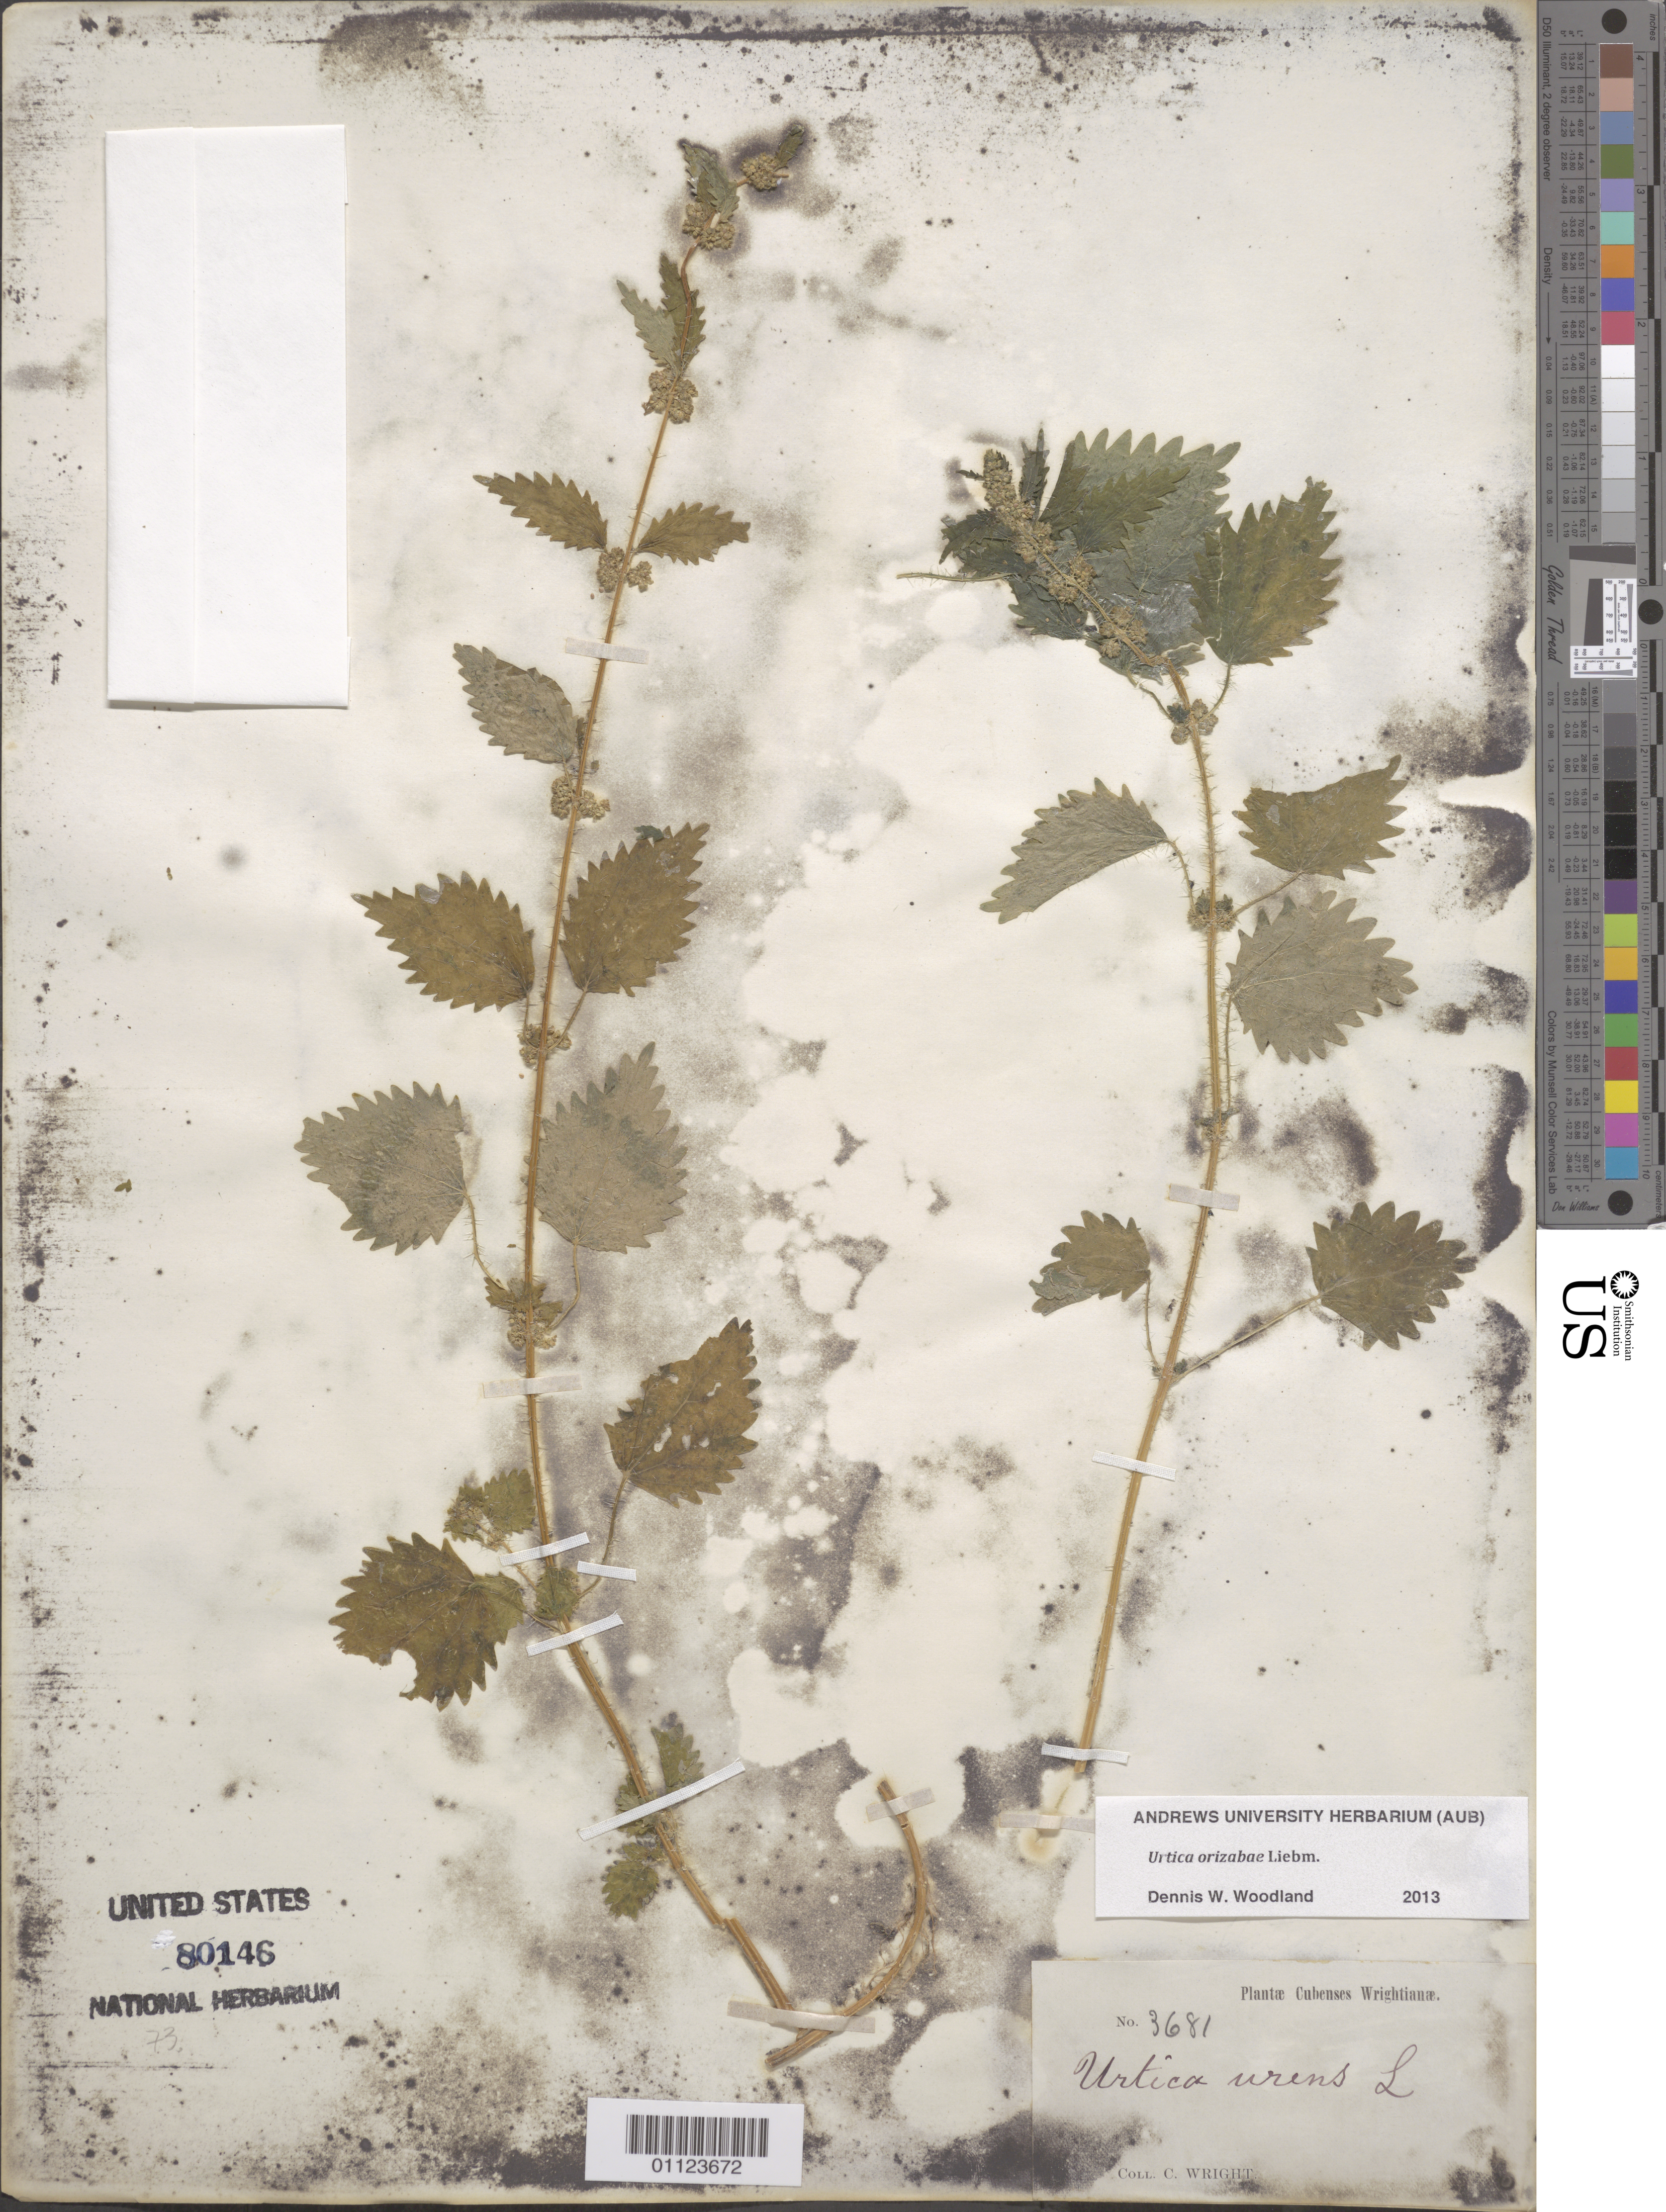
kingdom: Plantae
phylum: Tracheophyta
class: Magnoliopsida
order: Rosales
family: Urticaceae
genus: Urtica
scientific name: Urtica orizabae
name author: Liebm.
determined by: Woodland, Dennis, (AUB), Andrews University (UNITED STATES)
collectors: C. Wright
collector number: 3681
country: Cuba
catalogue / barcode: US 80146